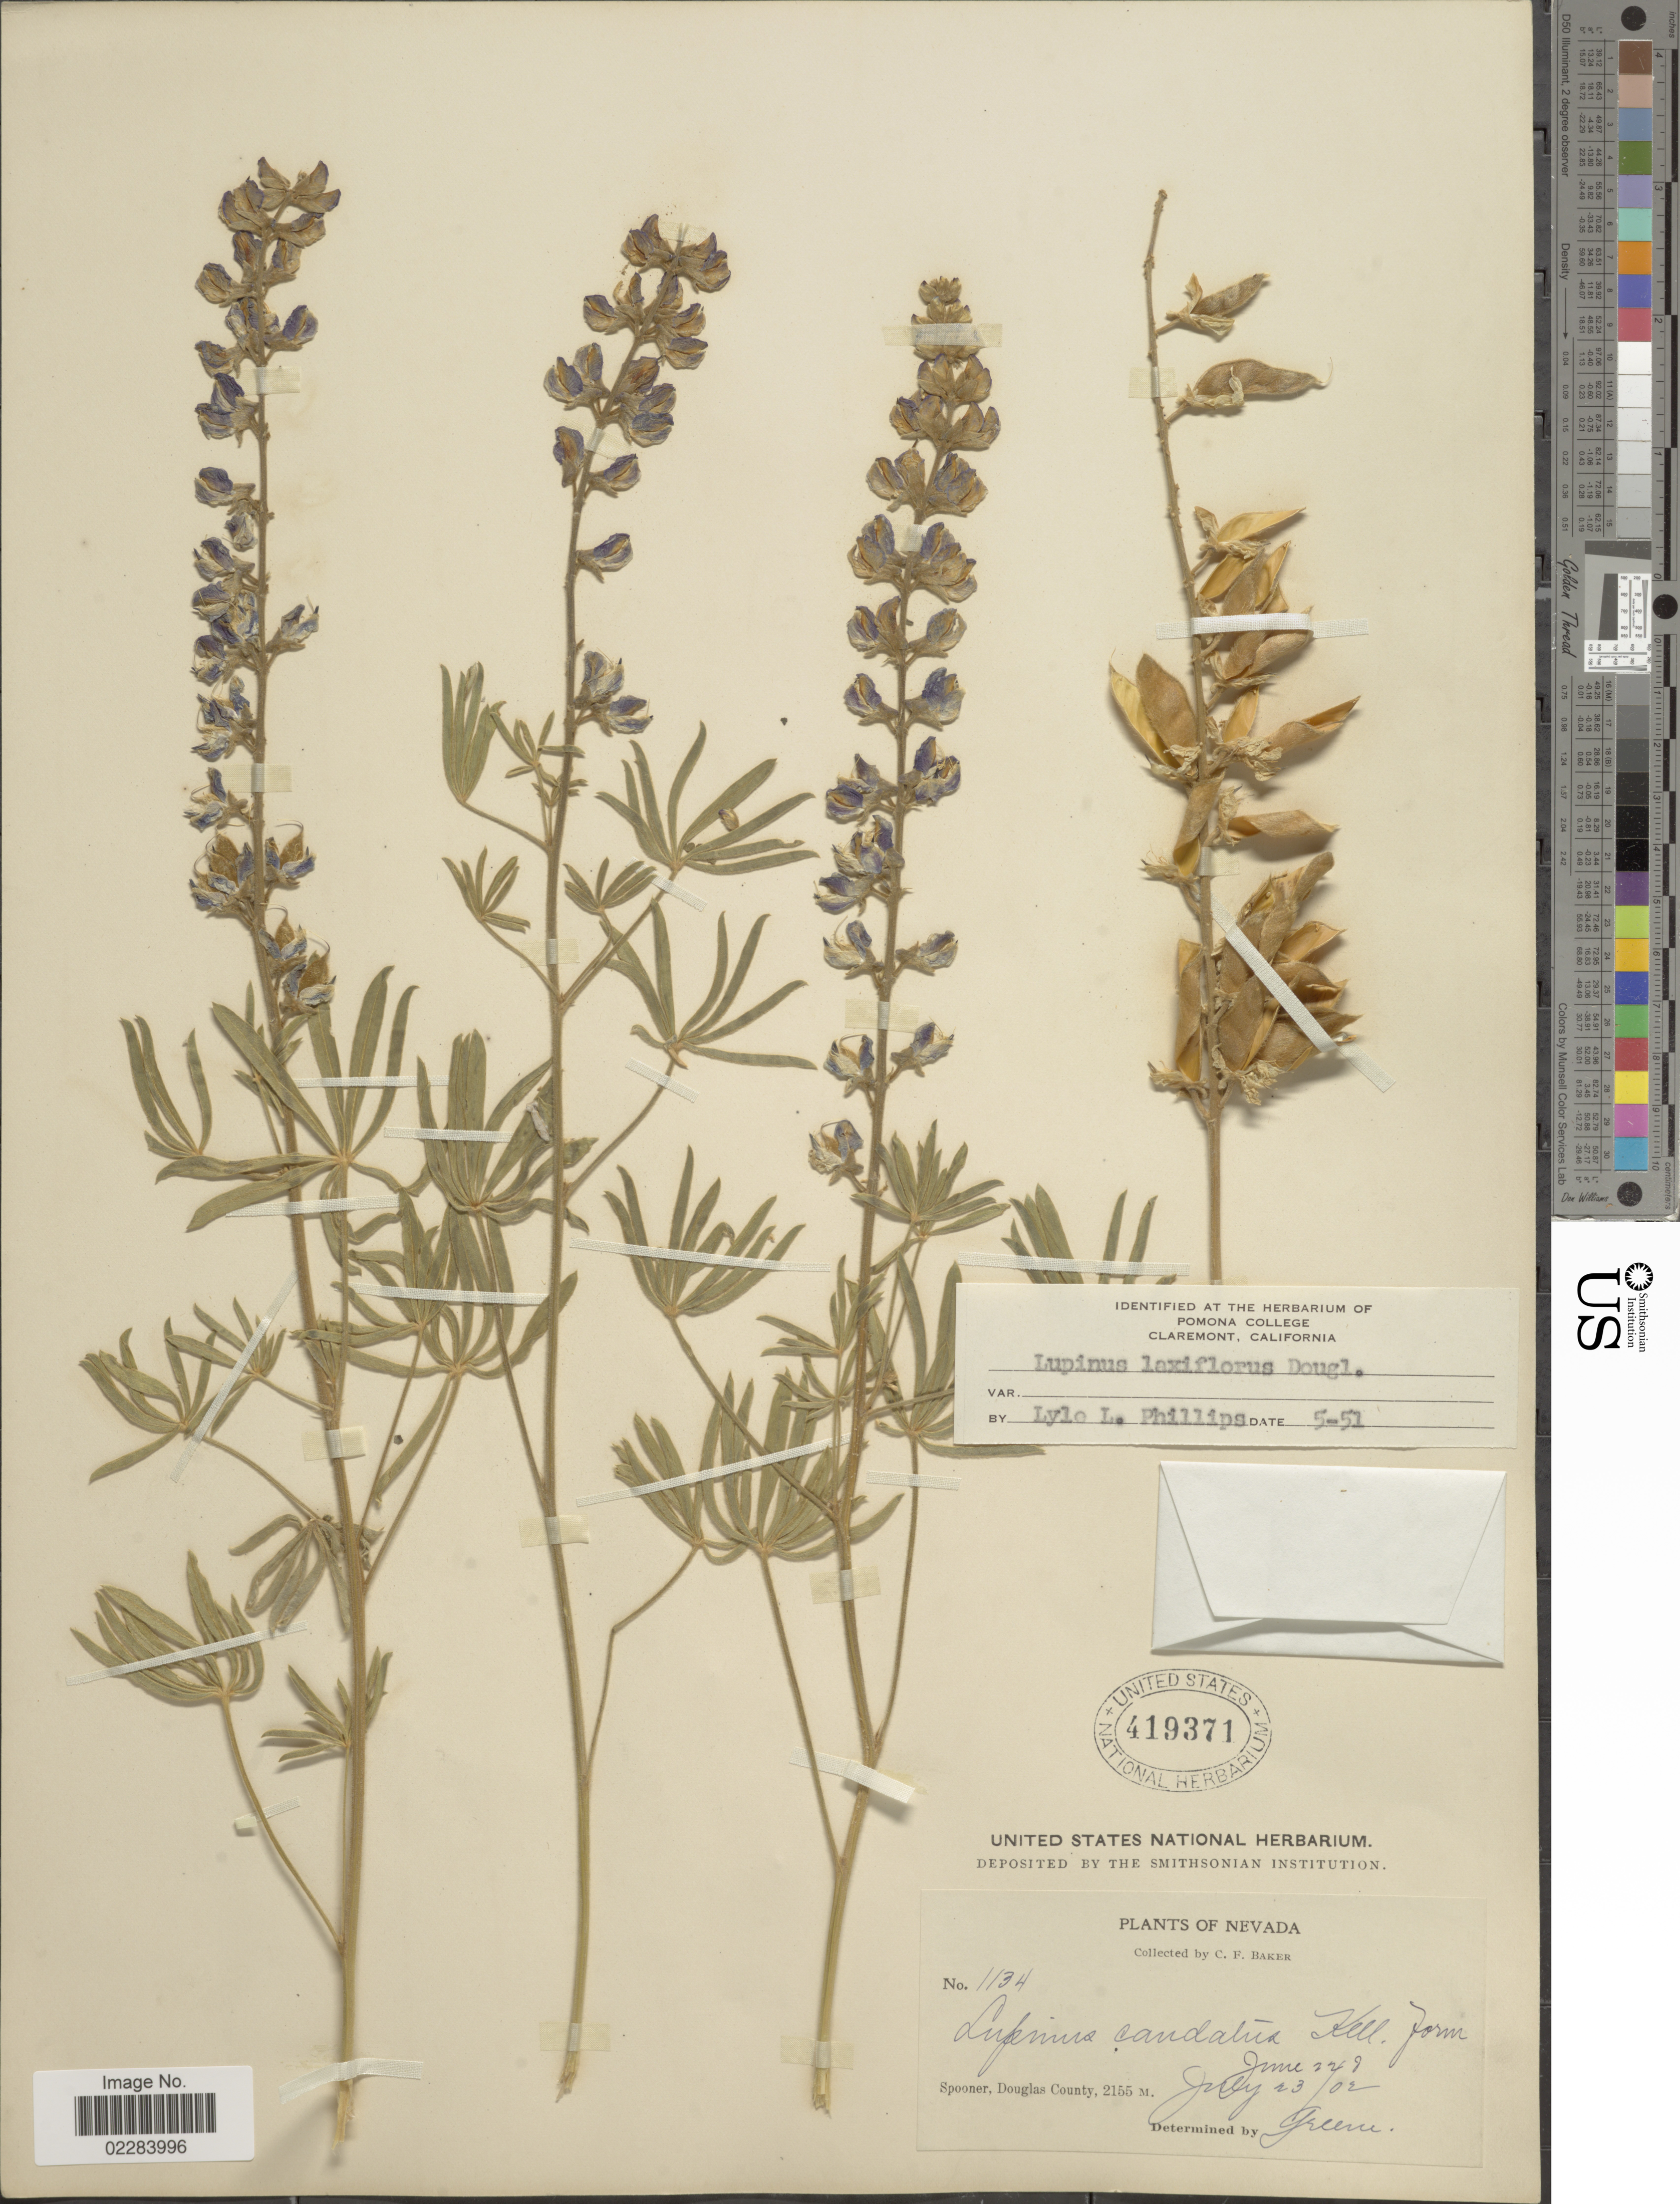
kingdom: Plantae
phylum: Tracheophyta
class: Magnoliopsida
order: Fabales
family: Fabaceae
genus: Lupinus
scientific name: Lupinus arbustus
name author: Lindl.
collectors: C. F. Baker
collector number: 1134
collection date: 1902-06-22/1902-07-23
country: United States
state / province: Nevada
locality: Spooner, Douglas County.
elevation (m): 2155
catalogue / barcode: US 419371